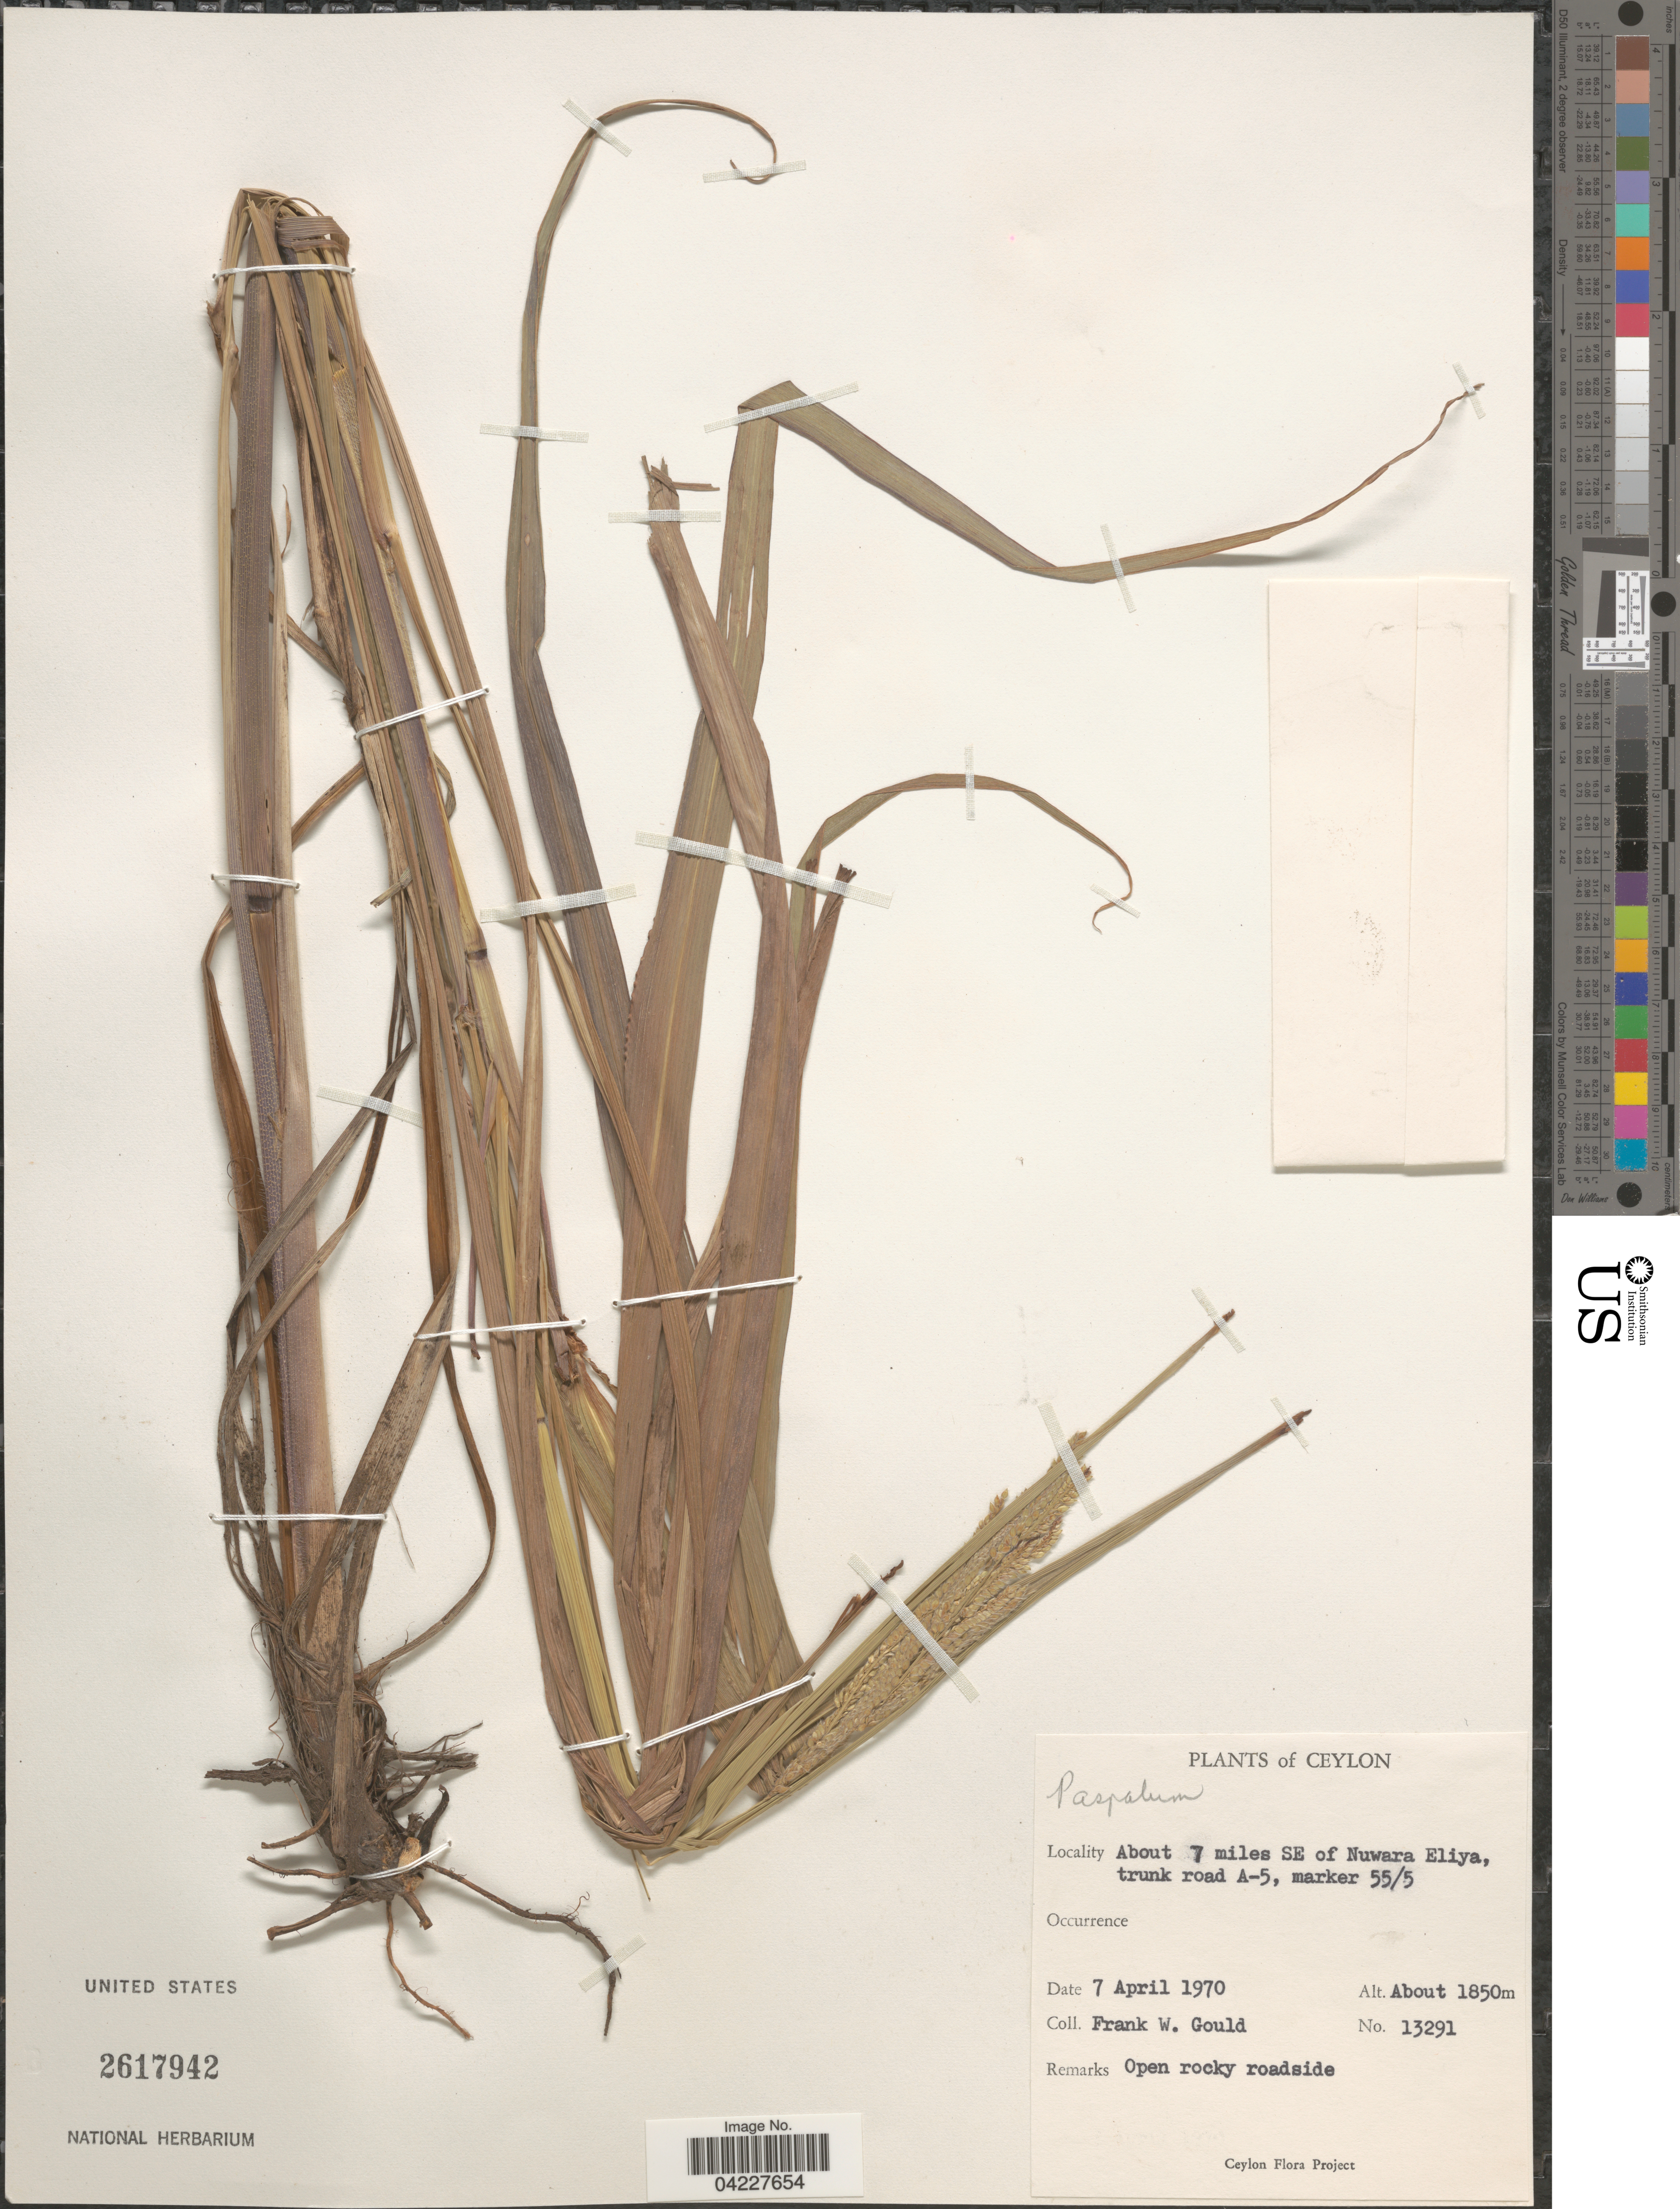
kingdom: Plantae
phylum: Tracheophyta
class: Liliopsida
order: Poales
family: Poaceae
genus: Paspalum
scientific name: Paspalum sp.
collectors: F. W. Gould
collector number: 13291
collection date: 1970-04-07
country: Sri Lanka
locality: Ceylon. About 7 miles SE of Nuwara Eliya, trunk road A-5, marker 55/5.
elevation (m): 1850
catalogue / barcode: US 2617942